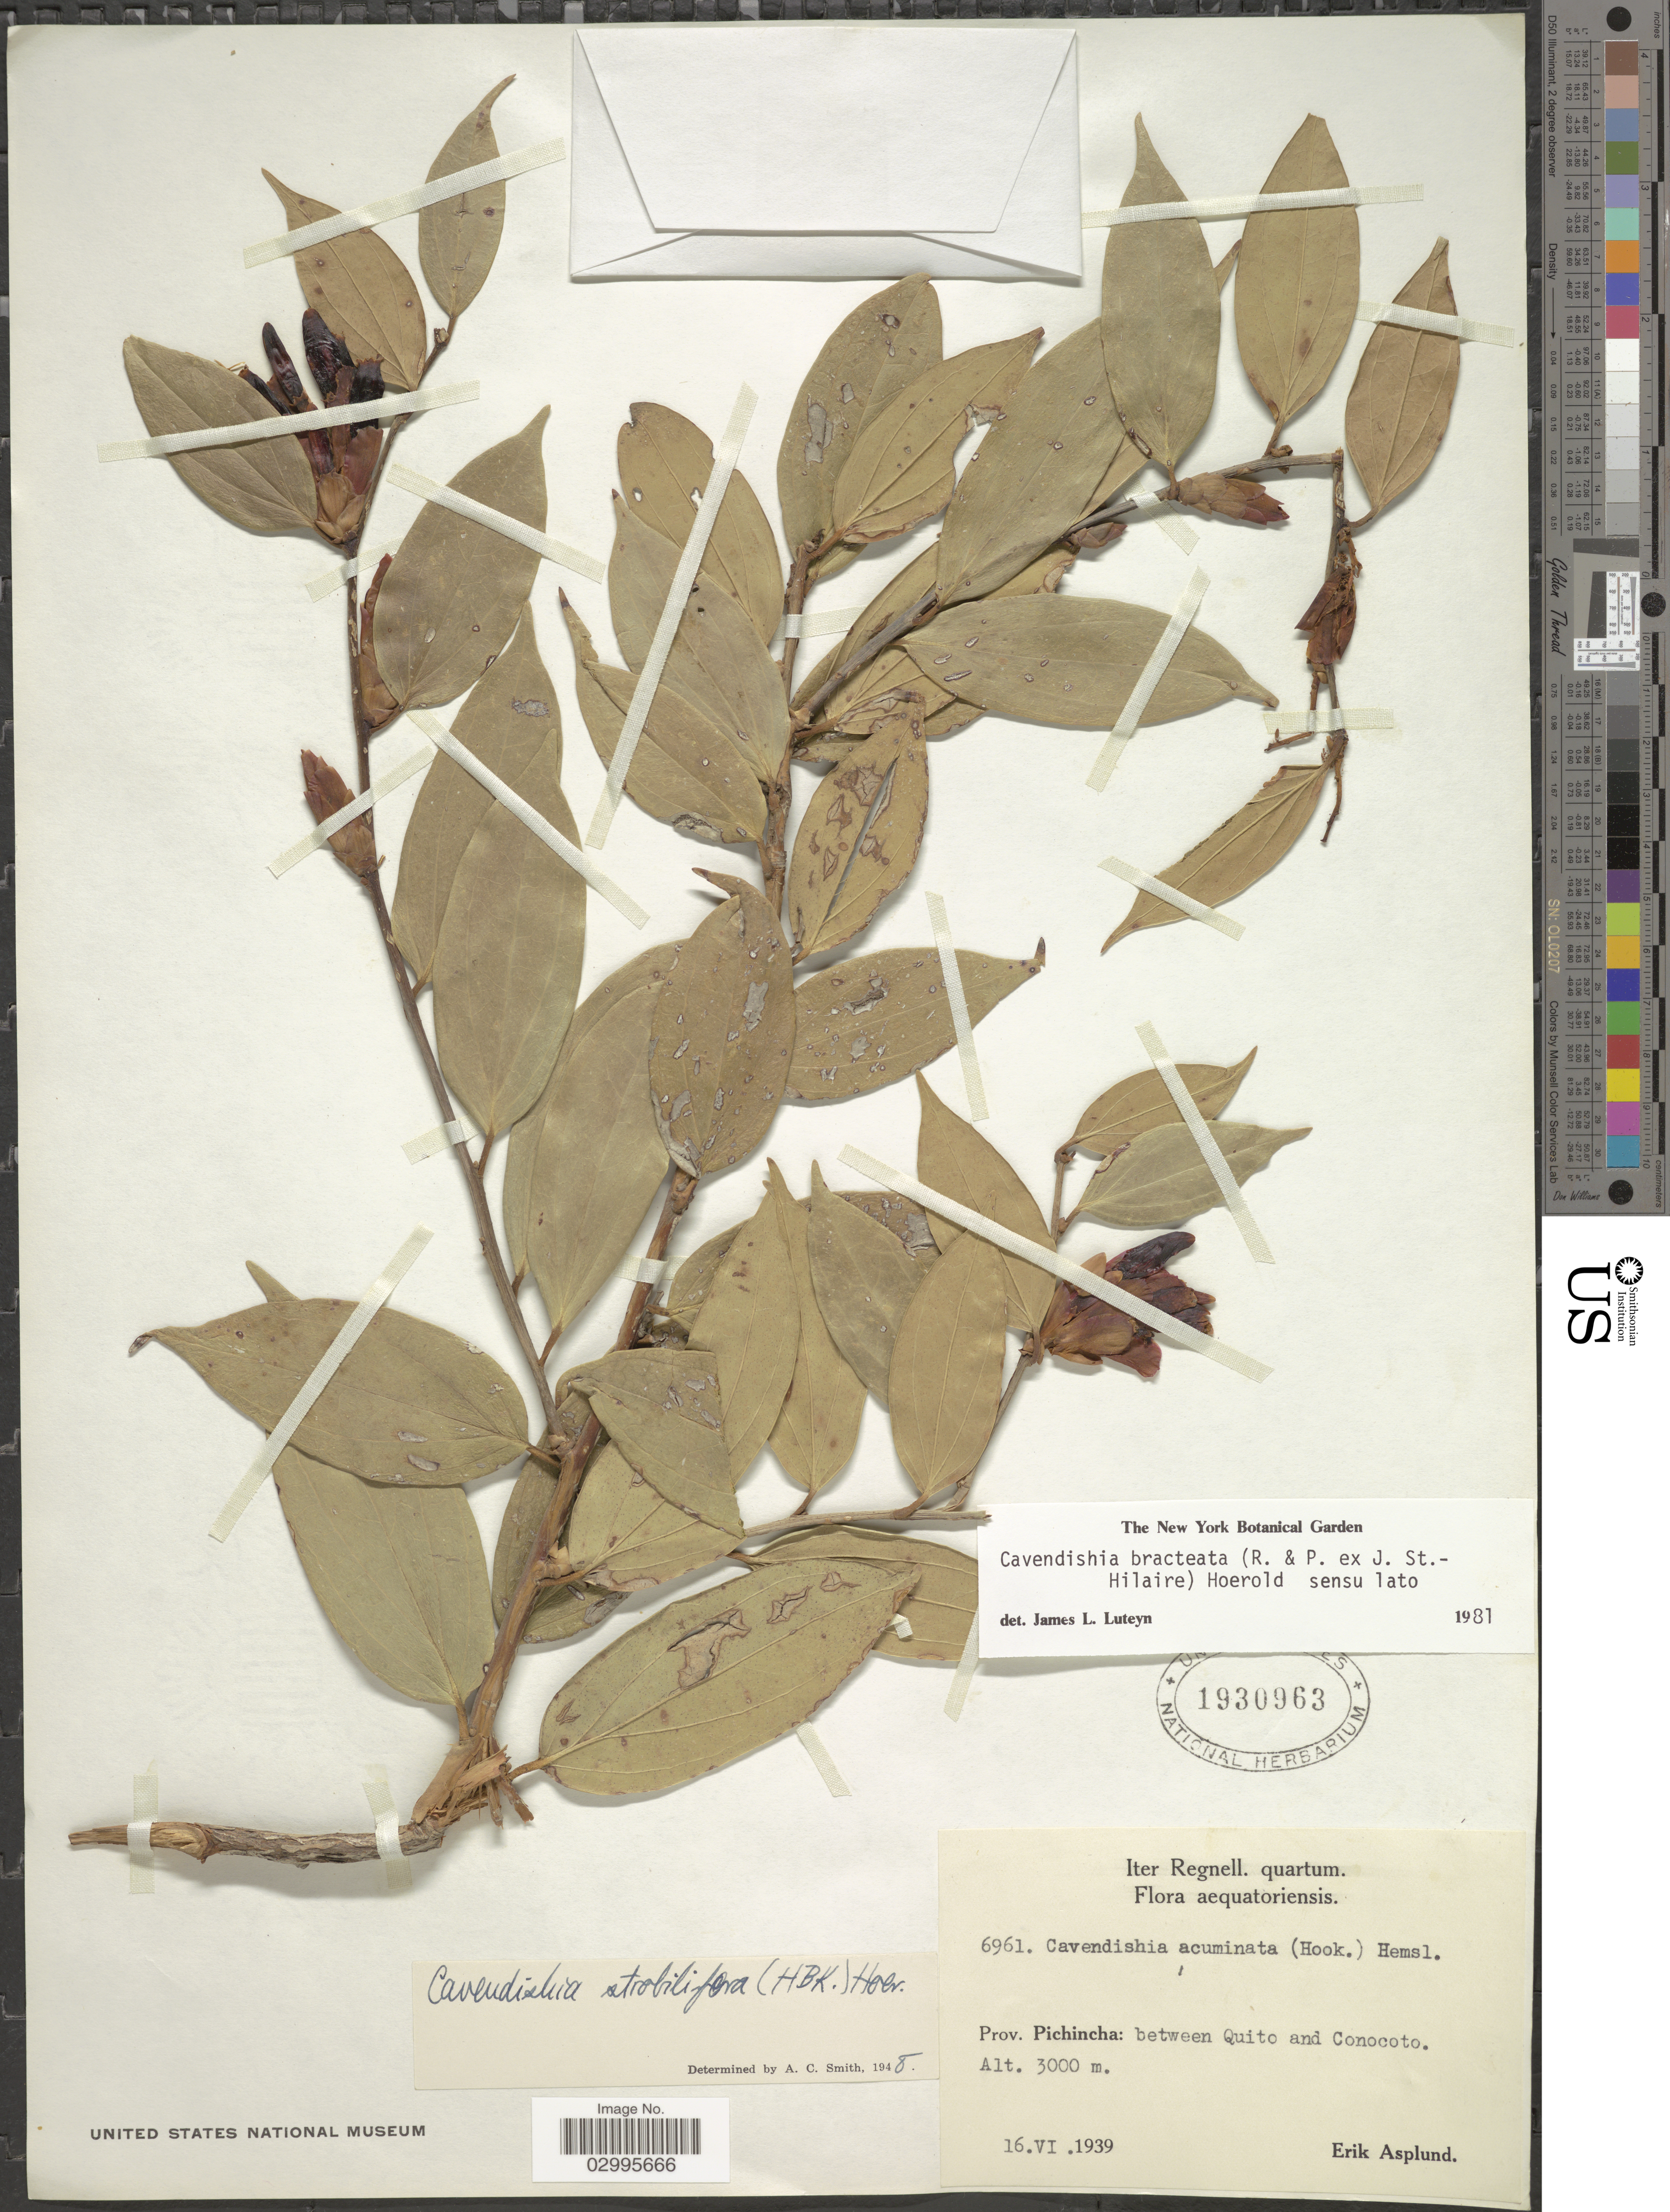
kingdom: Plantae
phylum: Tracheophyta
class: Magnoliopsida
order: Ericales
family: Ericaceae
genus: Cavendishia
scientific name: Cavendishia bracteata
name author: (Ruiz & Pav. ex J. St.-Hil.) Hoerold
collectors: E. Asplund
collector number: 6961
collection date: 1939-06-16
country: Ecuador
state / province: Pichincha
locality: Aequatoriensis. Between Quito and Conocoto.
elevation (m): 3000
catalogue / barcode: US 1930963